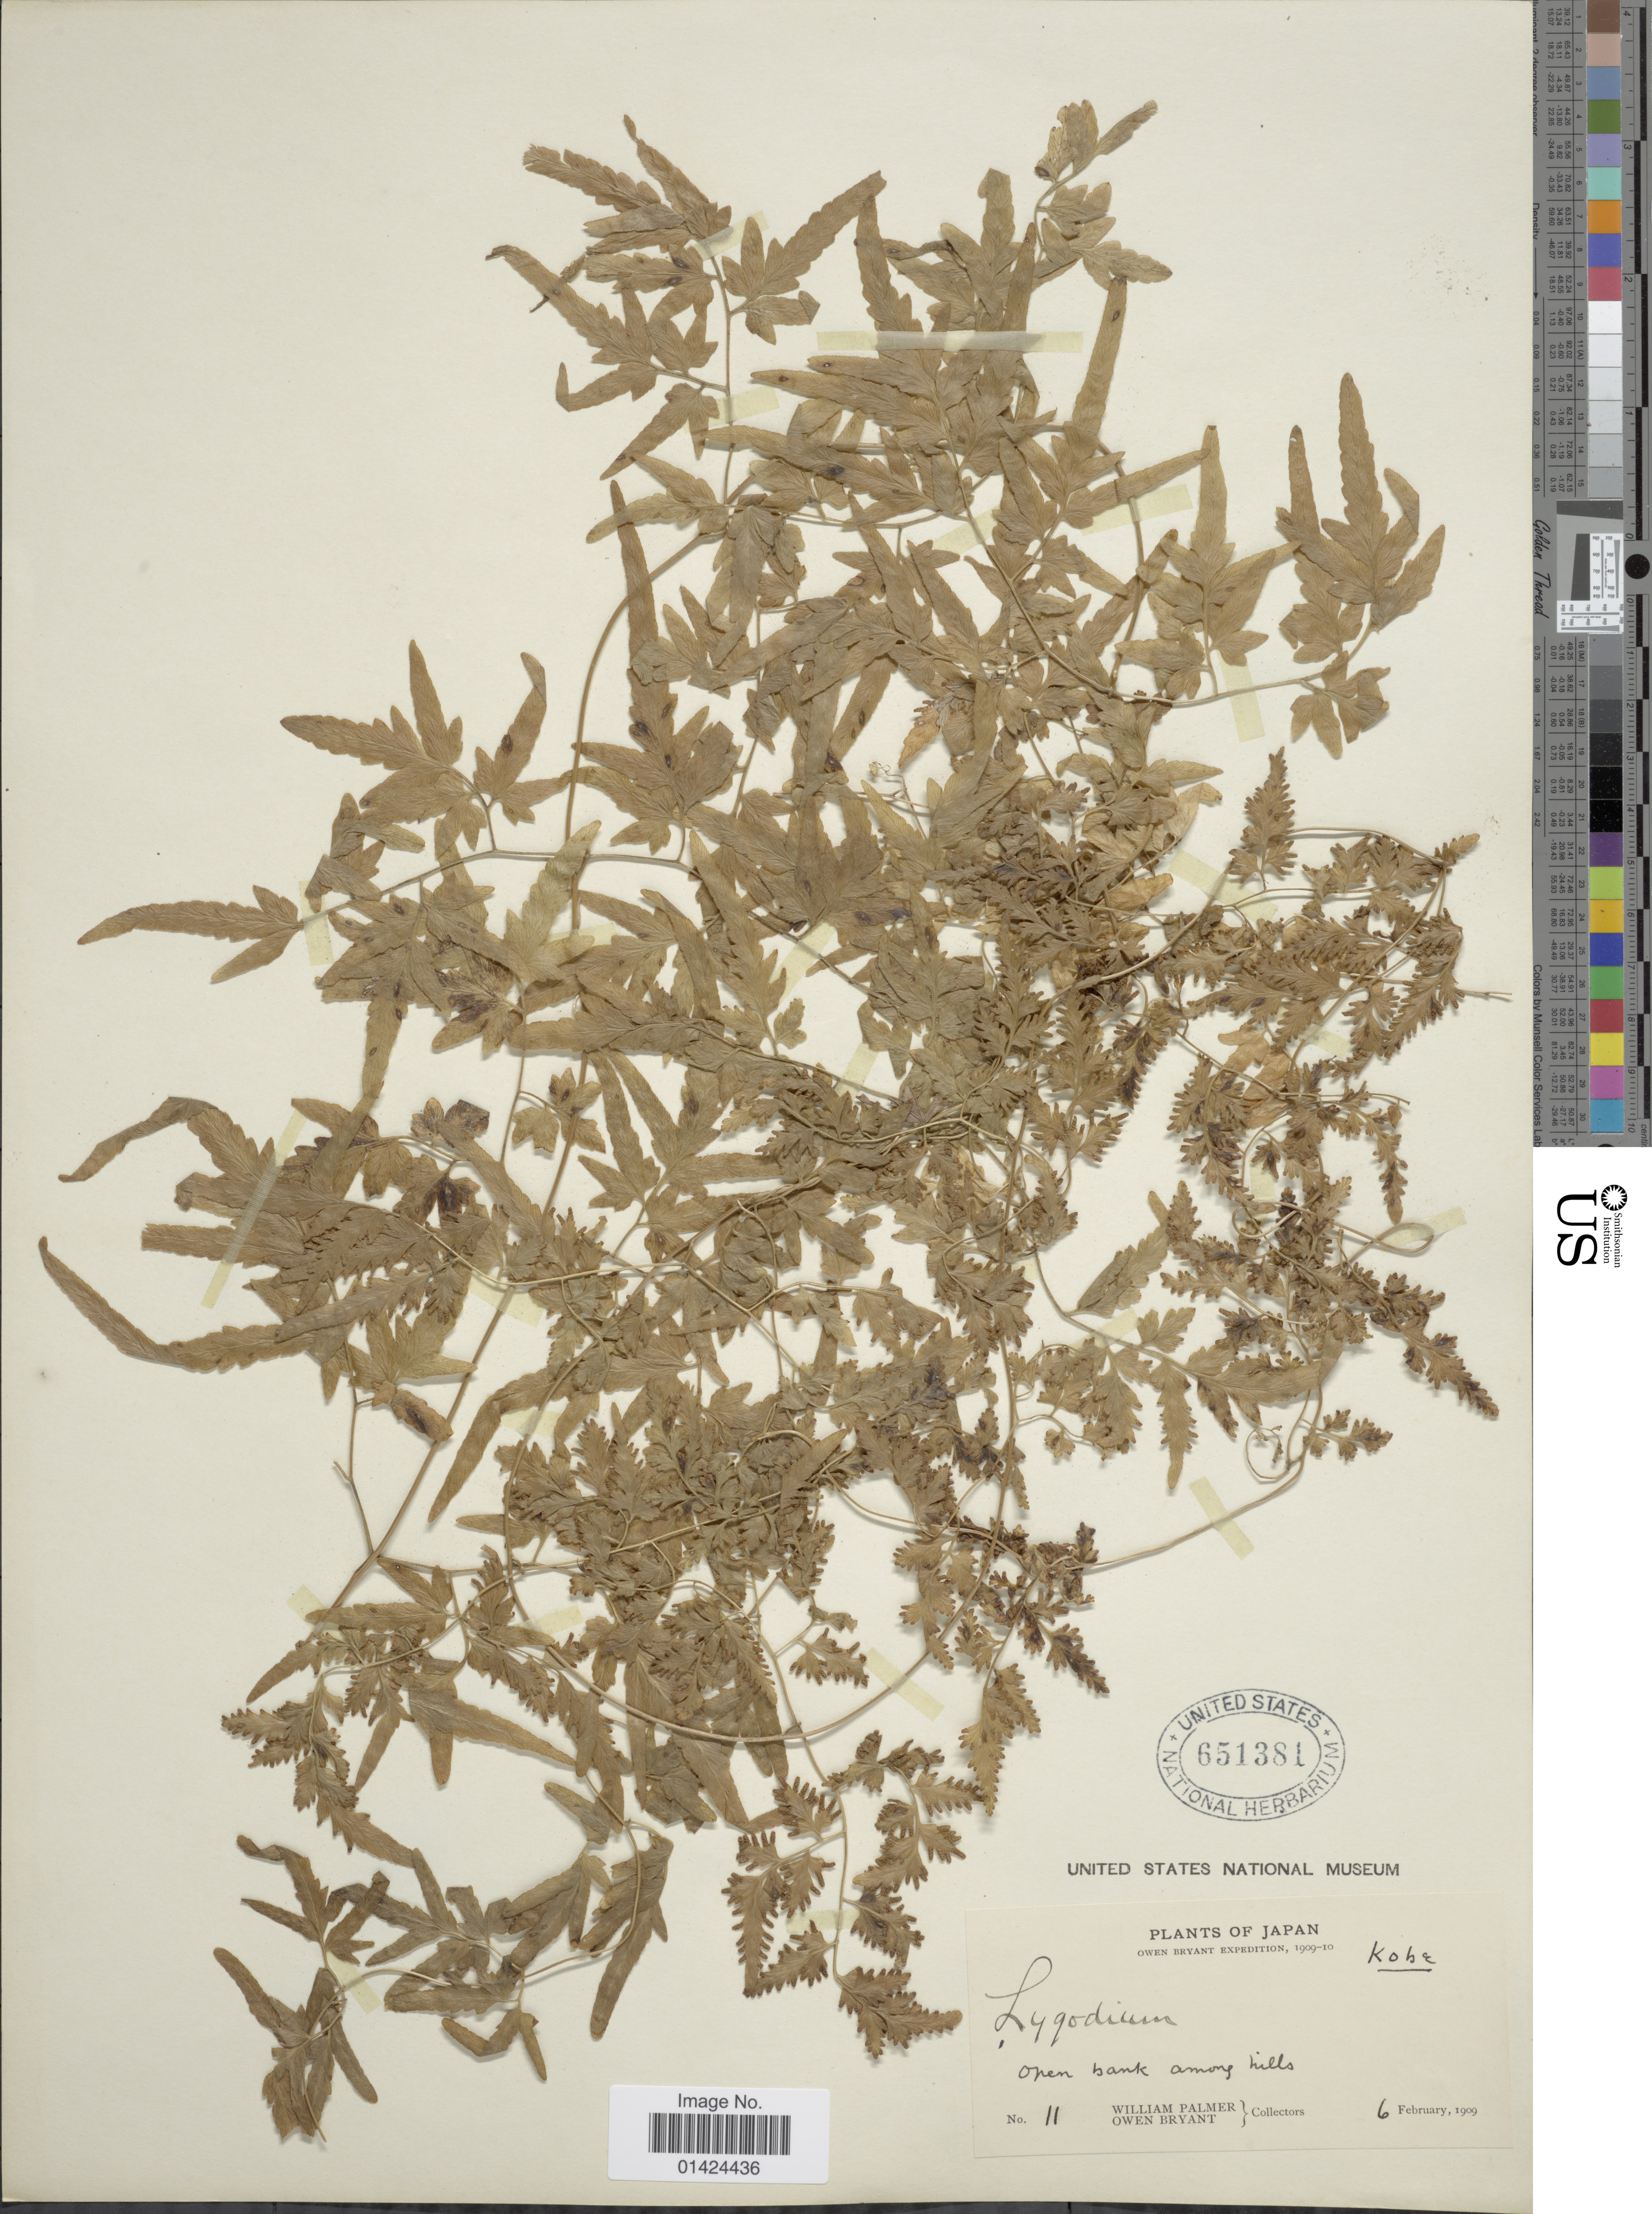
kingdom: Plantae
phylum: Tracheophyta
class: Polypodiopsida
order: Schizaeales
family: Lygodiaceae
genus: Lygodium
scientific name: Lygodium japonicum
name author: (Thunb.) Sw.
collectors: W. Palmer & O. Bryant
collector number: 11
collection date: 1909-02-06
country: Japan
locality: Kobe. Open bank among hills.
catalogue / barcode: US 651381